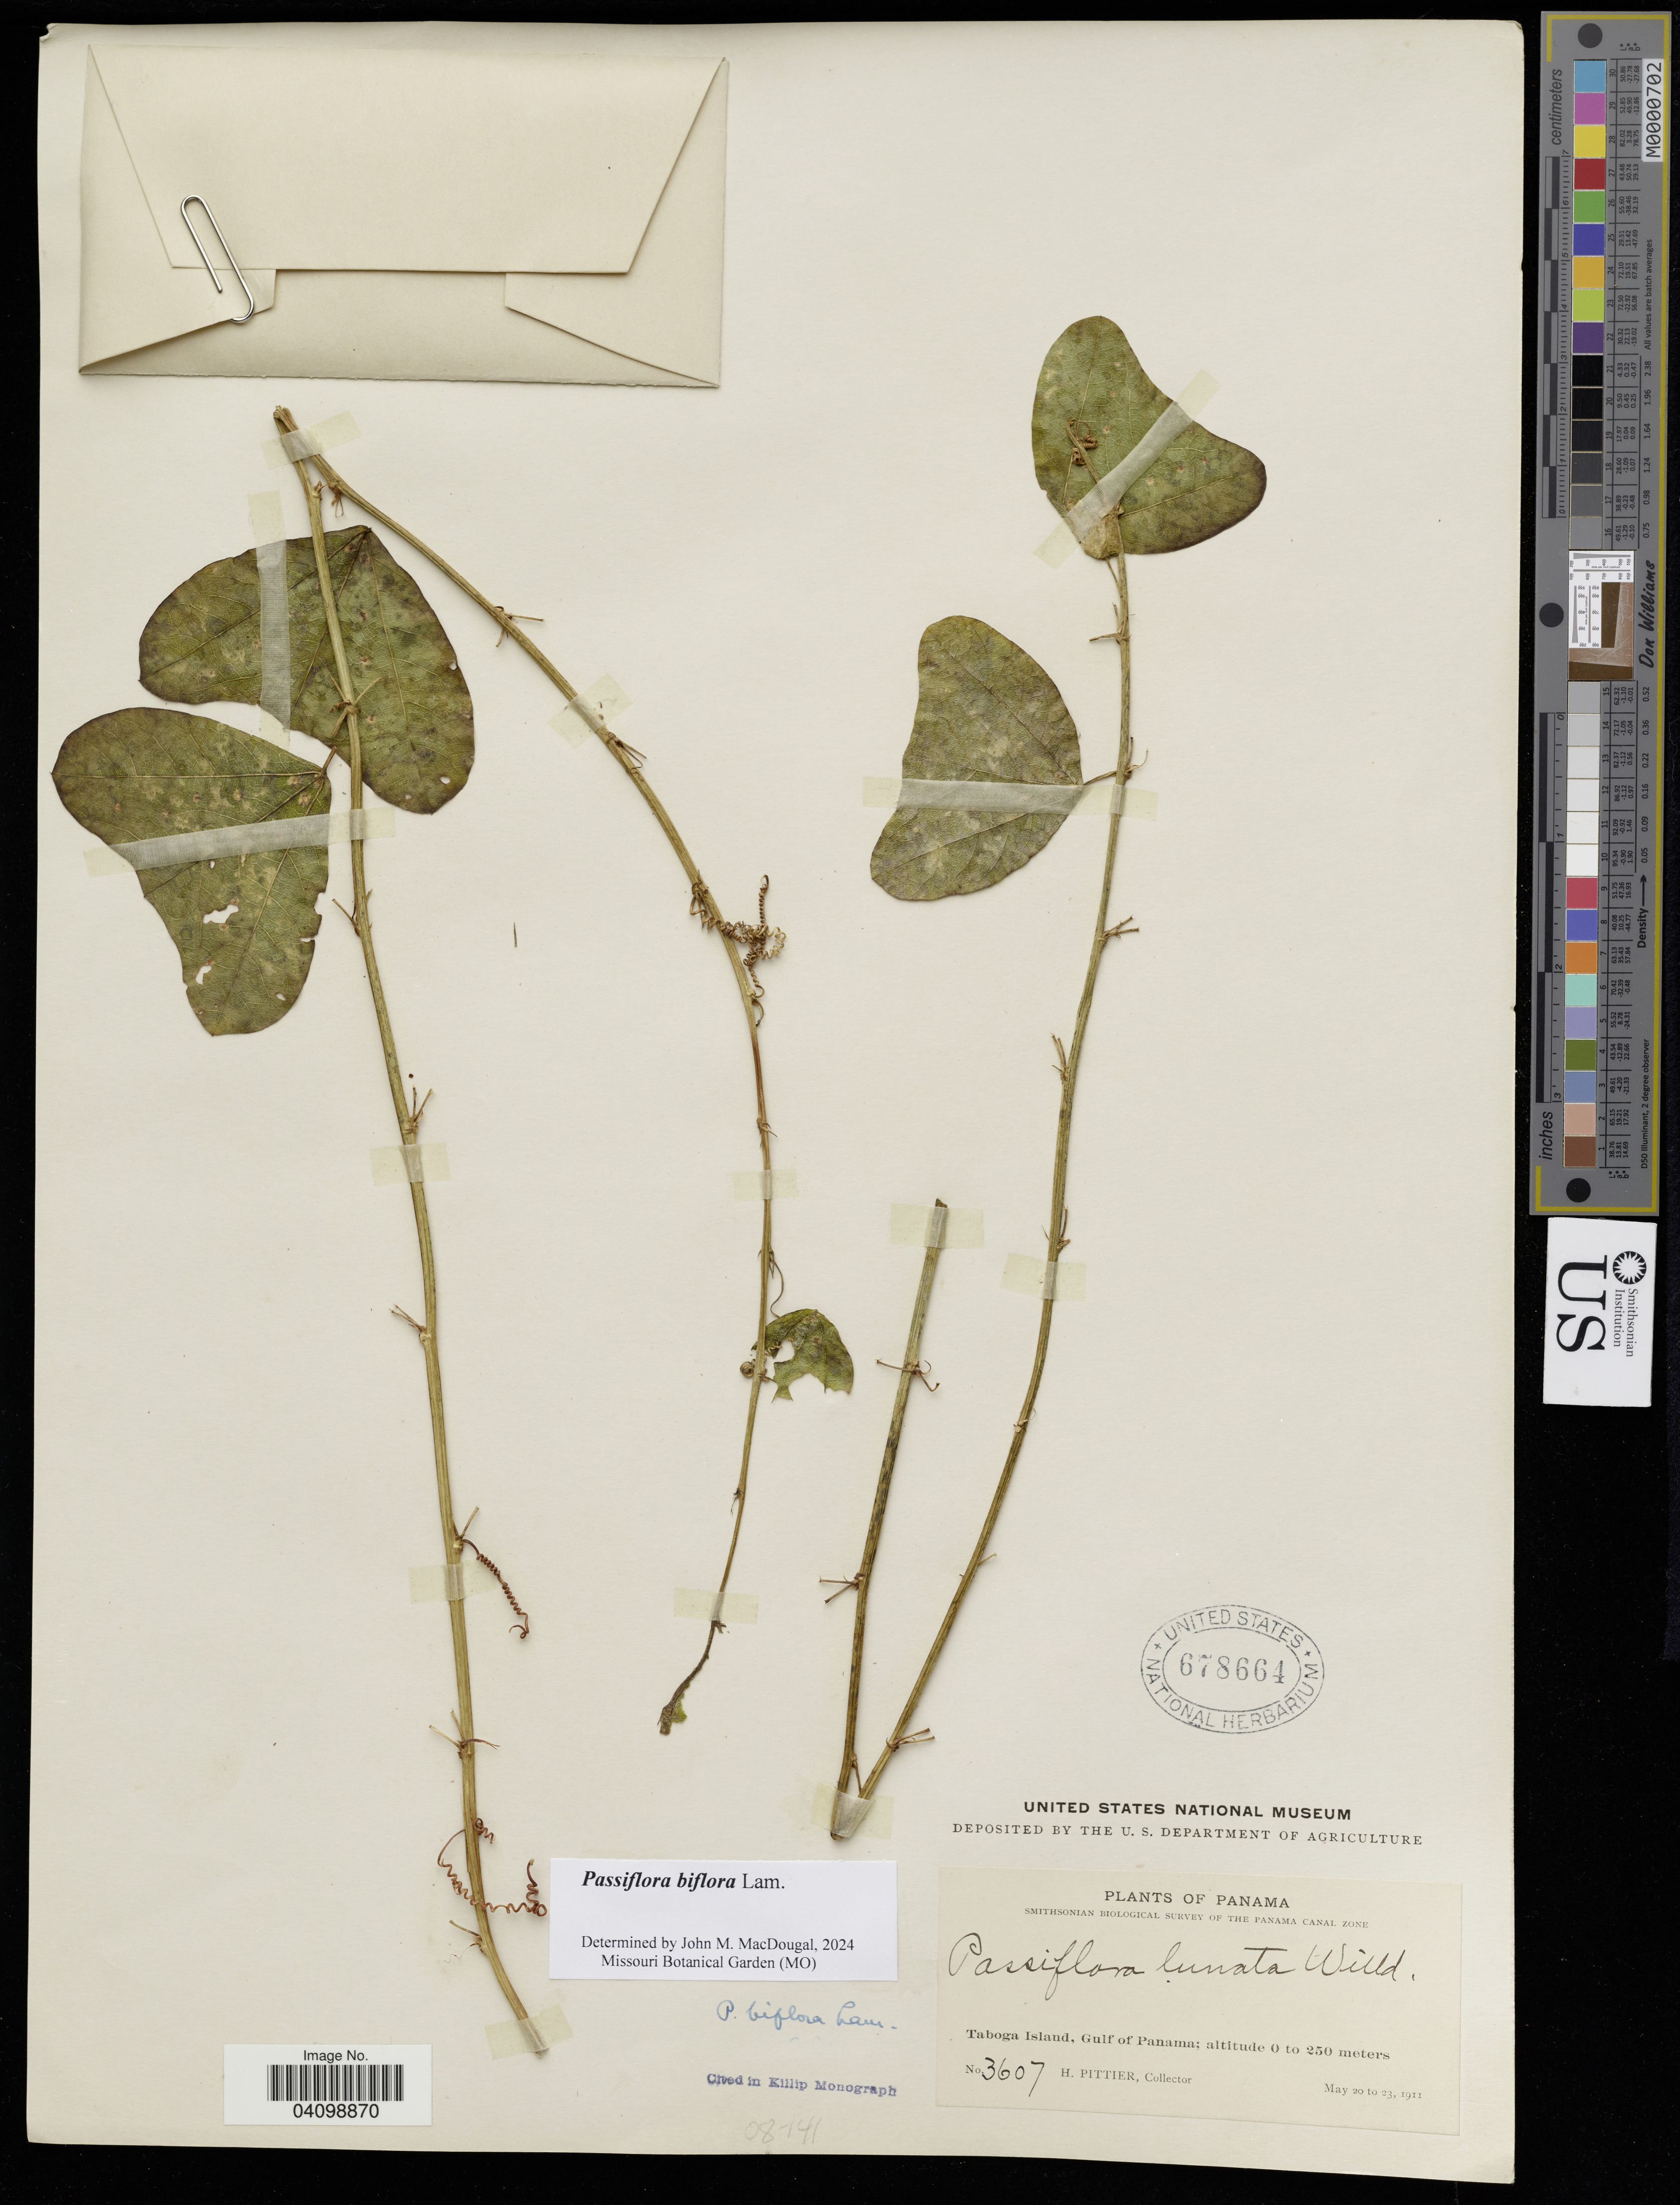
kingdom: Plantae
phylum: Tracheophyta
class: Magnoliopsida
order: Malpighiales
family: Passifloraceae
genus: Passiflora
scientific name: Passiflora lunata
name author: Willd.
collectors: H. Pittier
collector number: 3607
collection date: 1911-05-20/1911-05-23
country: Panama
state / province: Panamá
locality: Taboga Island, Gulf of Panama.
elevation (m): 0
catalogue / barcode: US 678664